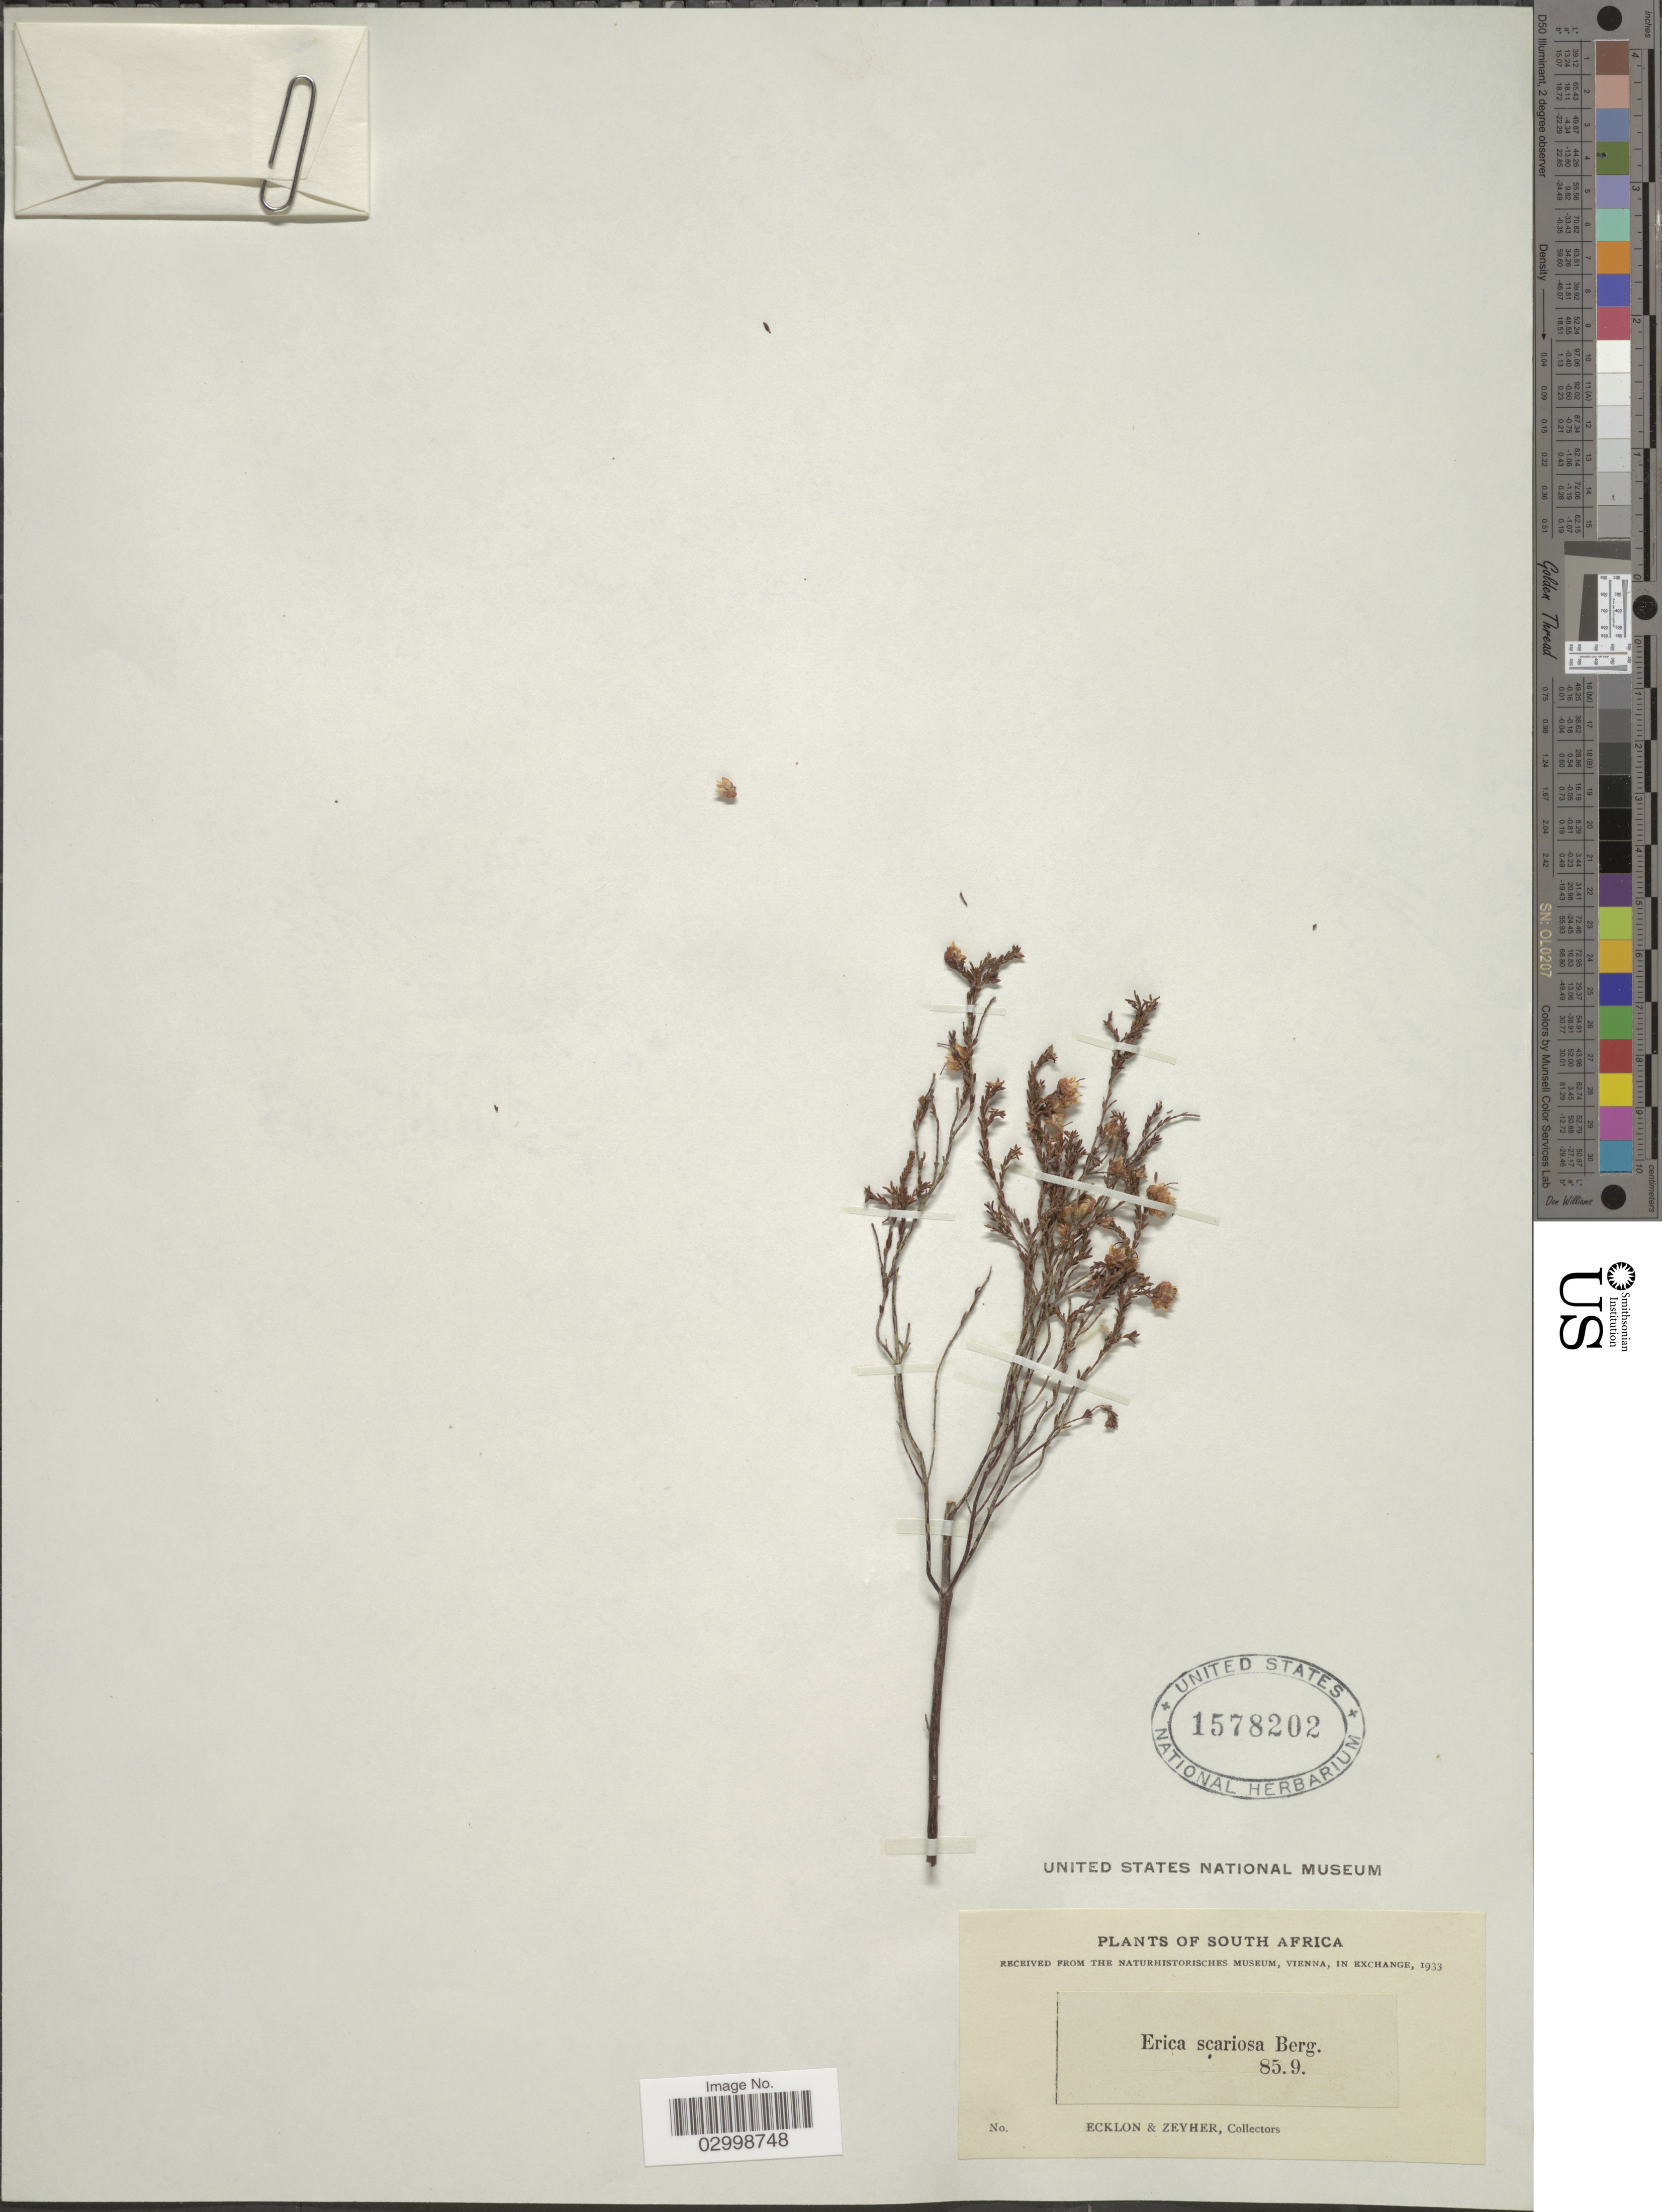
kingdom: Plantae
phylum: Tracheophyta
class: Magnoliopsida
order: Ericales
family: Ericaceae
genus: Erica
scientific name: Erica scariosa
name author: P.J. Bergius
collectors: -. Ecklon & -. Zeyher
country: South Africa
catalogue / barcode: US 1578202